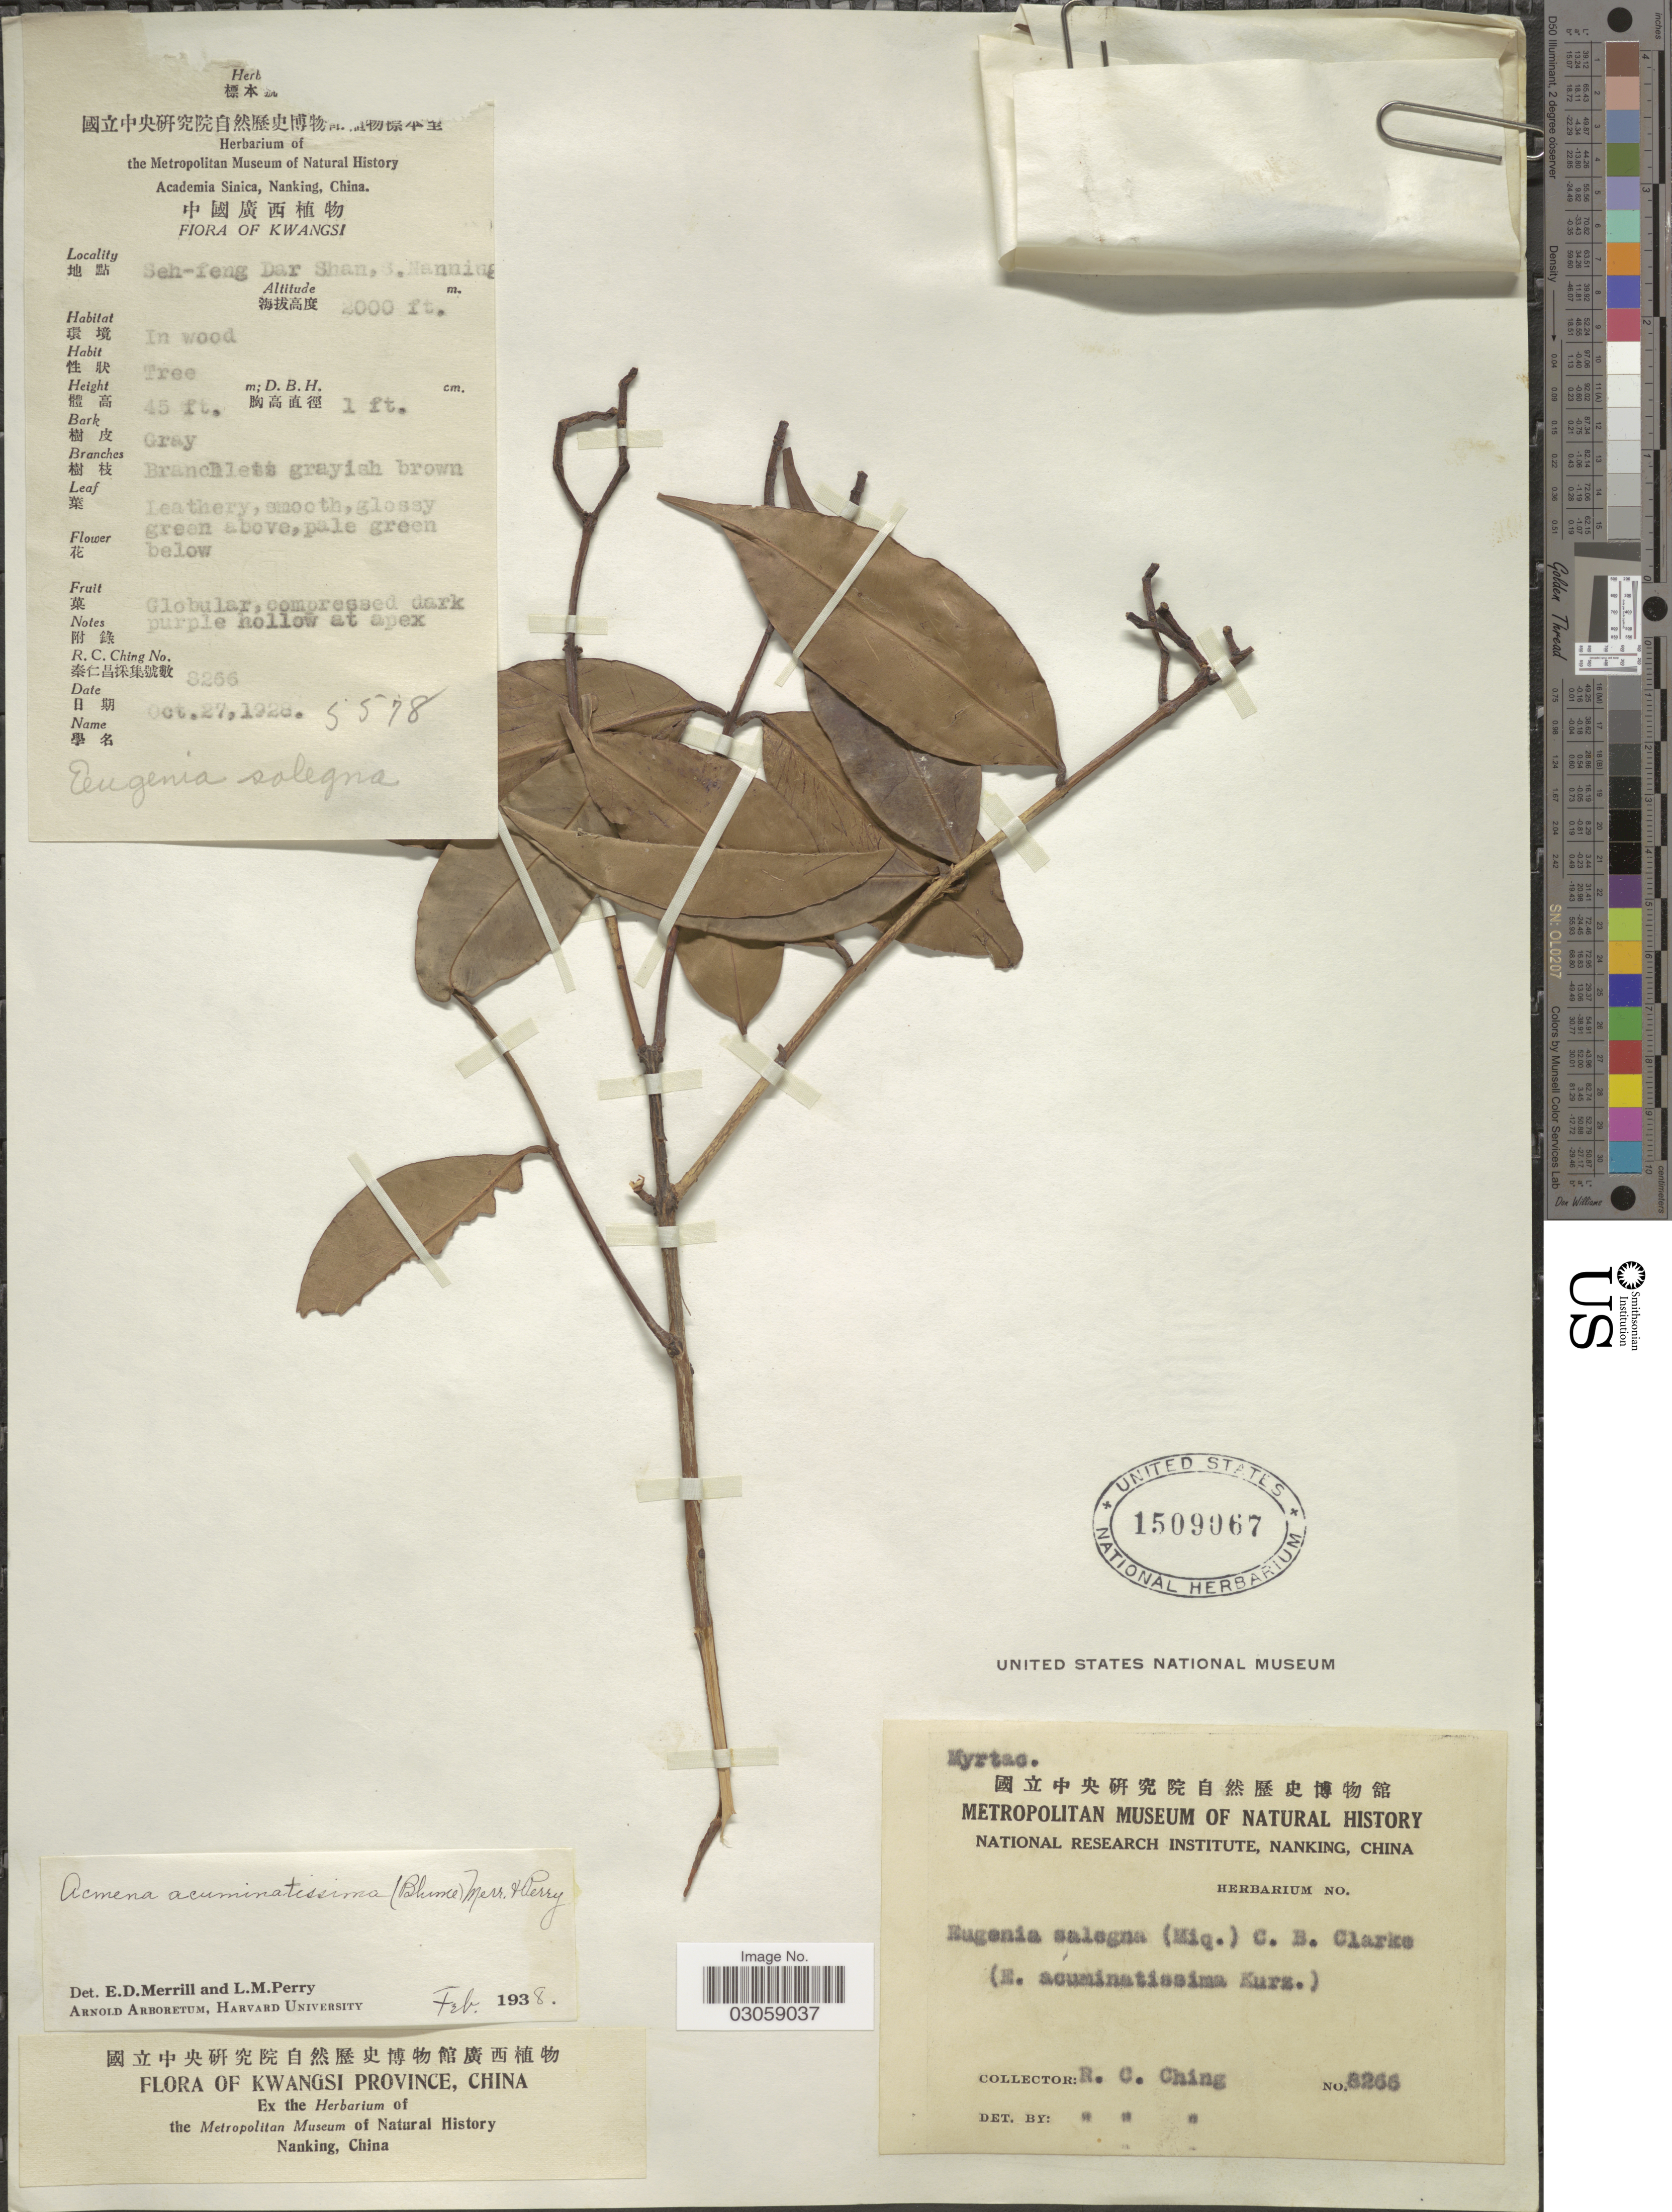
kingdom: Plantae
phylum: Tracheophyta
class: Magnoliopsida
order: Myrtales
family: Myrtaceae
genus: Syzygium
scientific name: Syzygium acuminatissimum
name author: (Blume) DC.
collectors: R. C. Ching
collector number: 8266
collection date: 1928-10-27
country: China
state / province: Guangxi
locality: Kwangsi Province, Seh-feng Dar Shan, S. Nanning.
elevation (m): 610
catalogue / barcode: US 1509067